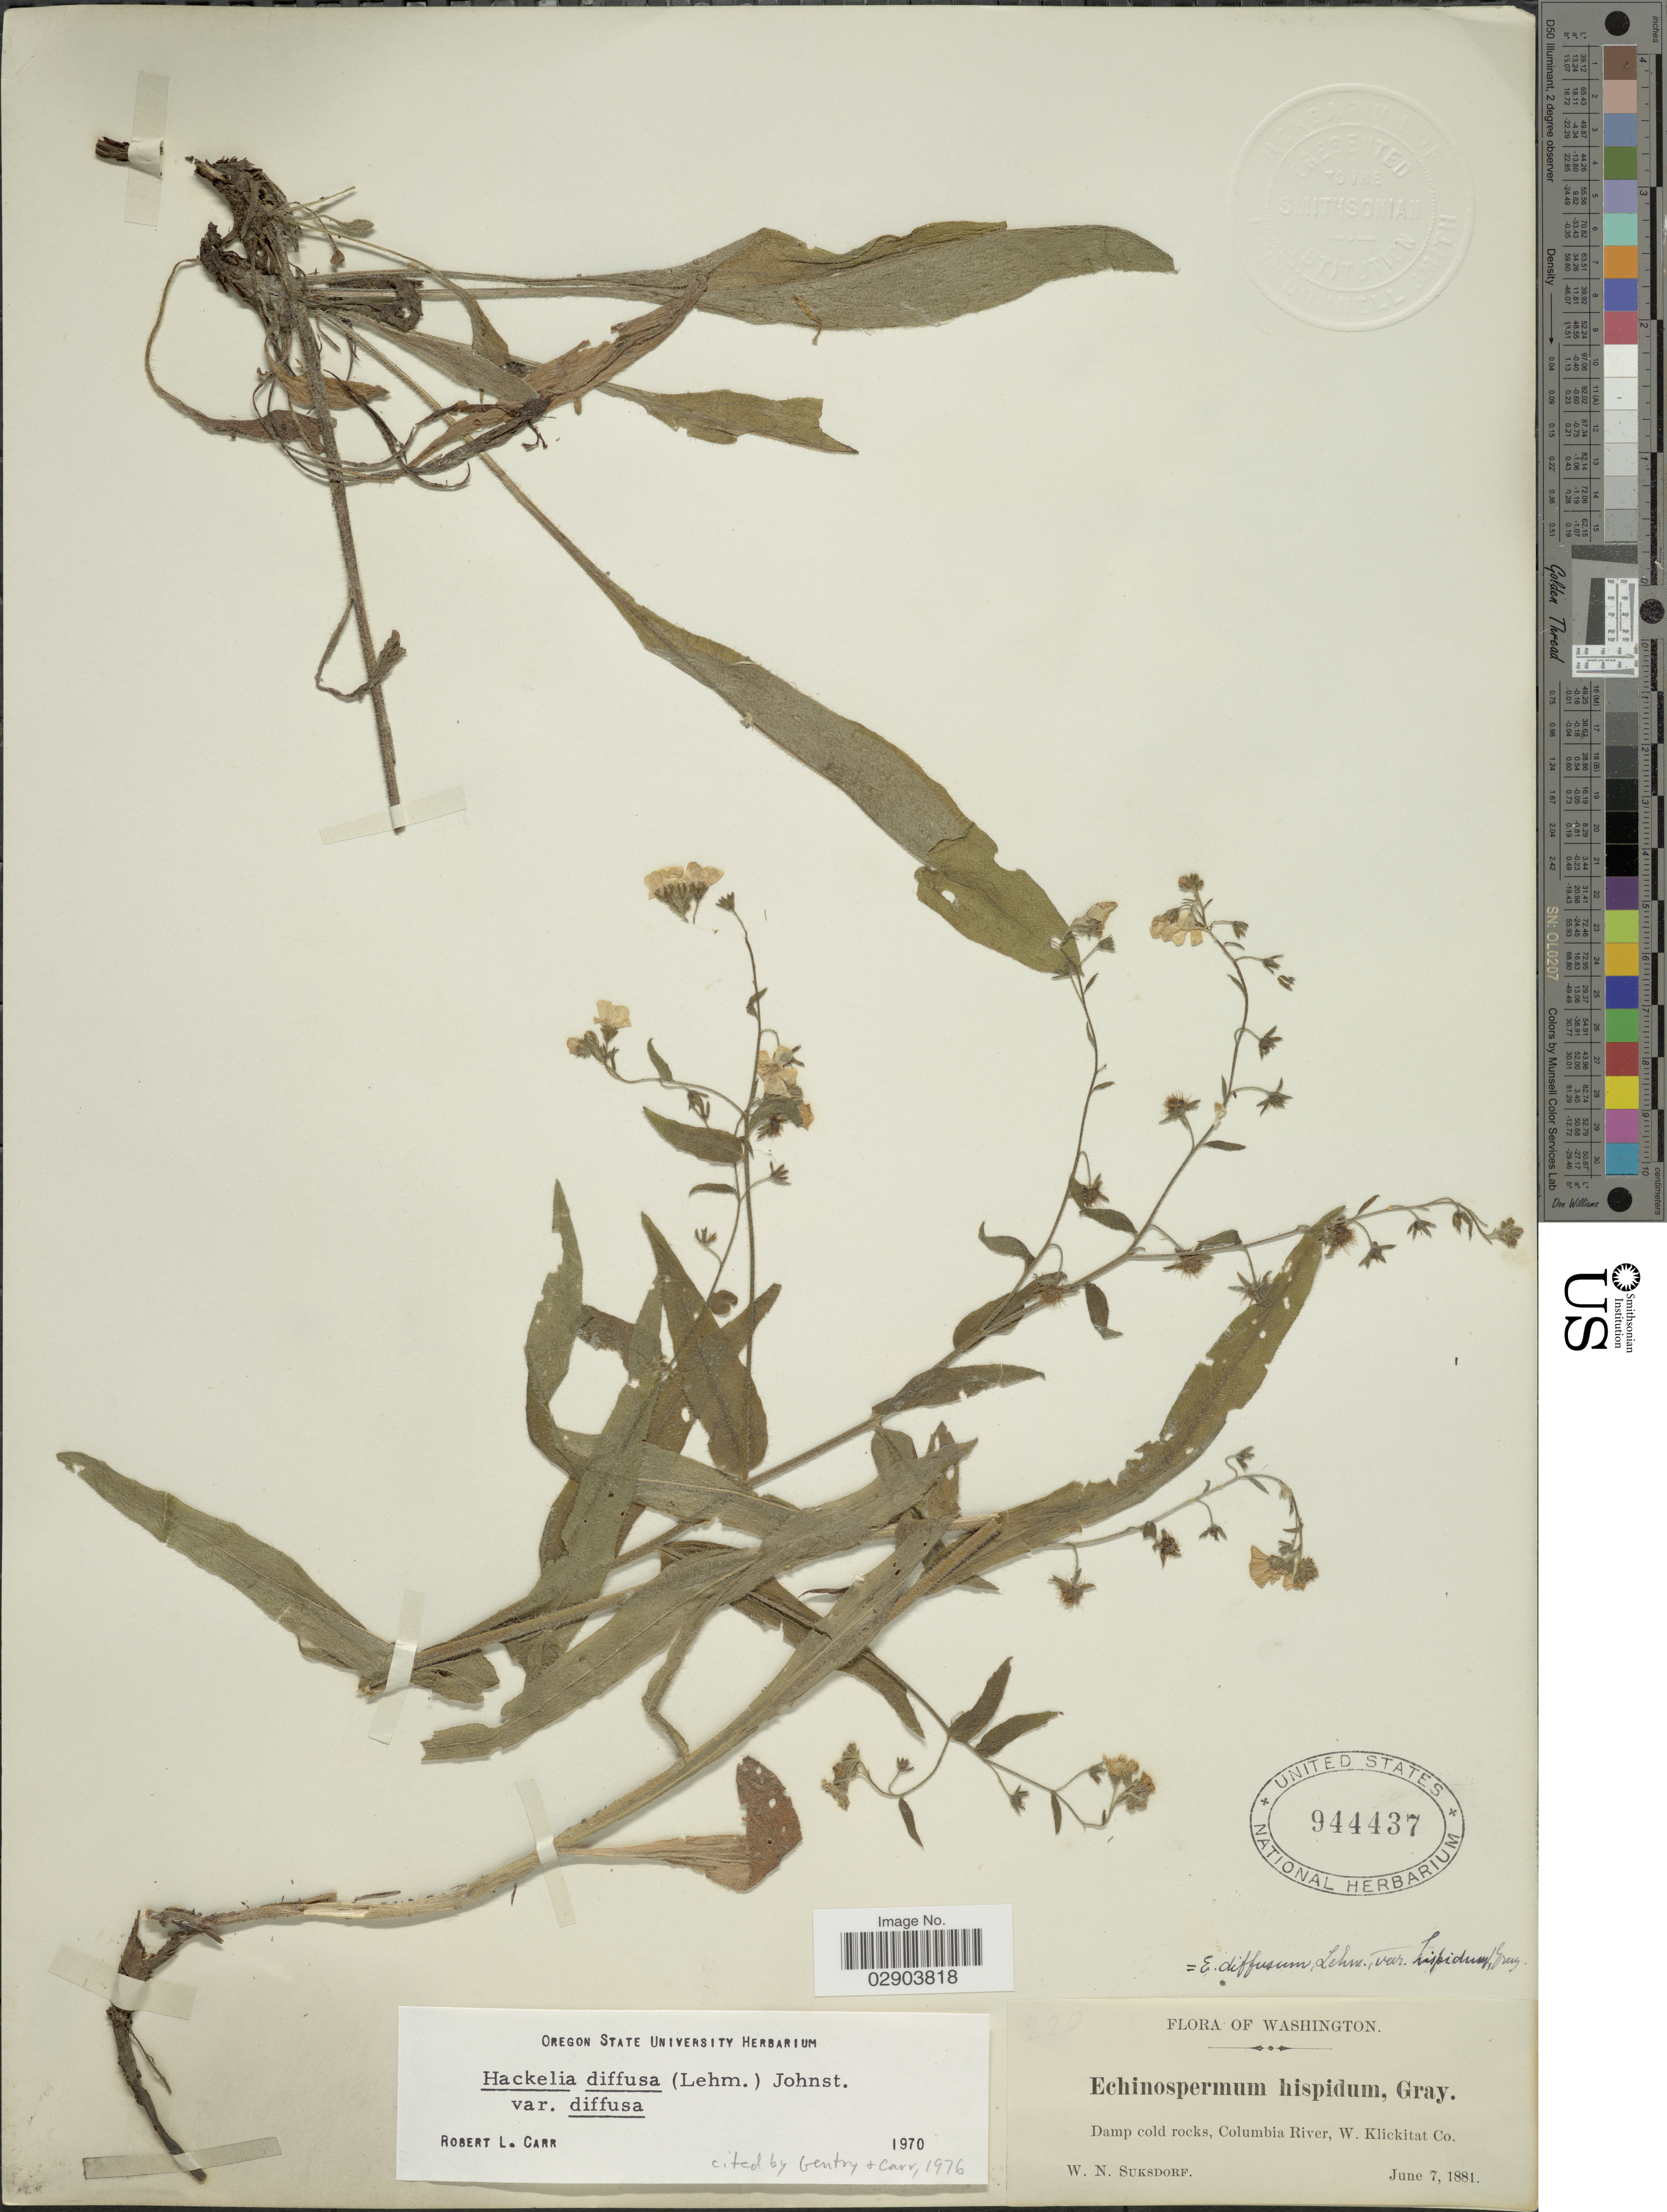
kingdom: Plantae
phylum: Tracheophyta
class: Magnoliopsida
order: Boraginales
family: Boraginaceae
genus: Hackelia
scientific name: Hackelia diffusa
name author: (Douglas ex Lehm.) I.M. Johnst.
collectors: W. N. Suksdorf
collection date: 1881-06-07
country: United States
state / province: Washington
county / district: Klickitat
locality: Damp cold rocks, Columbia River, W. Klickitat Co.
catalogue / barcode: US 944437